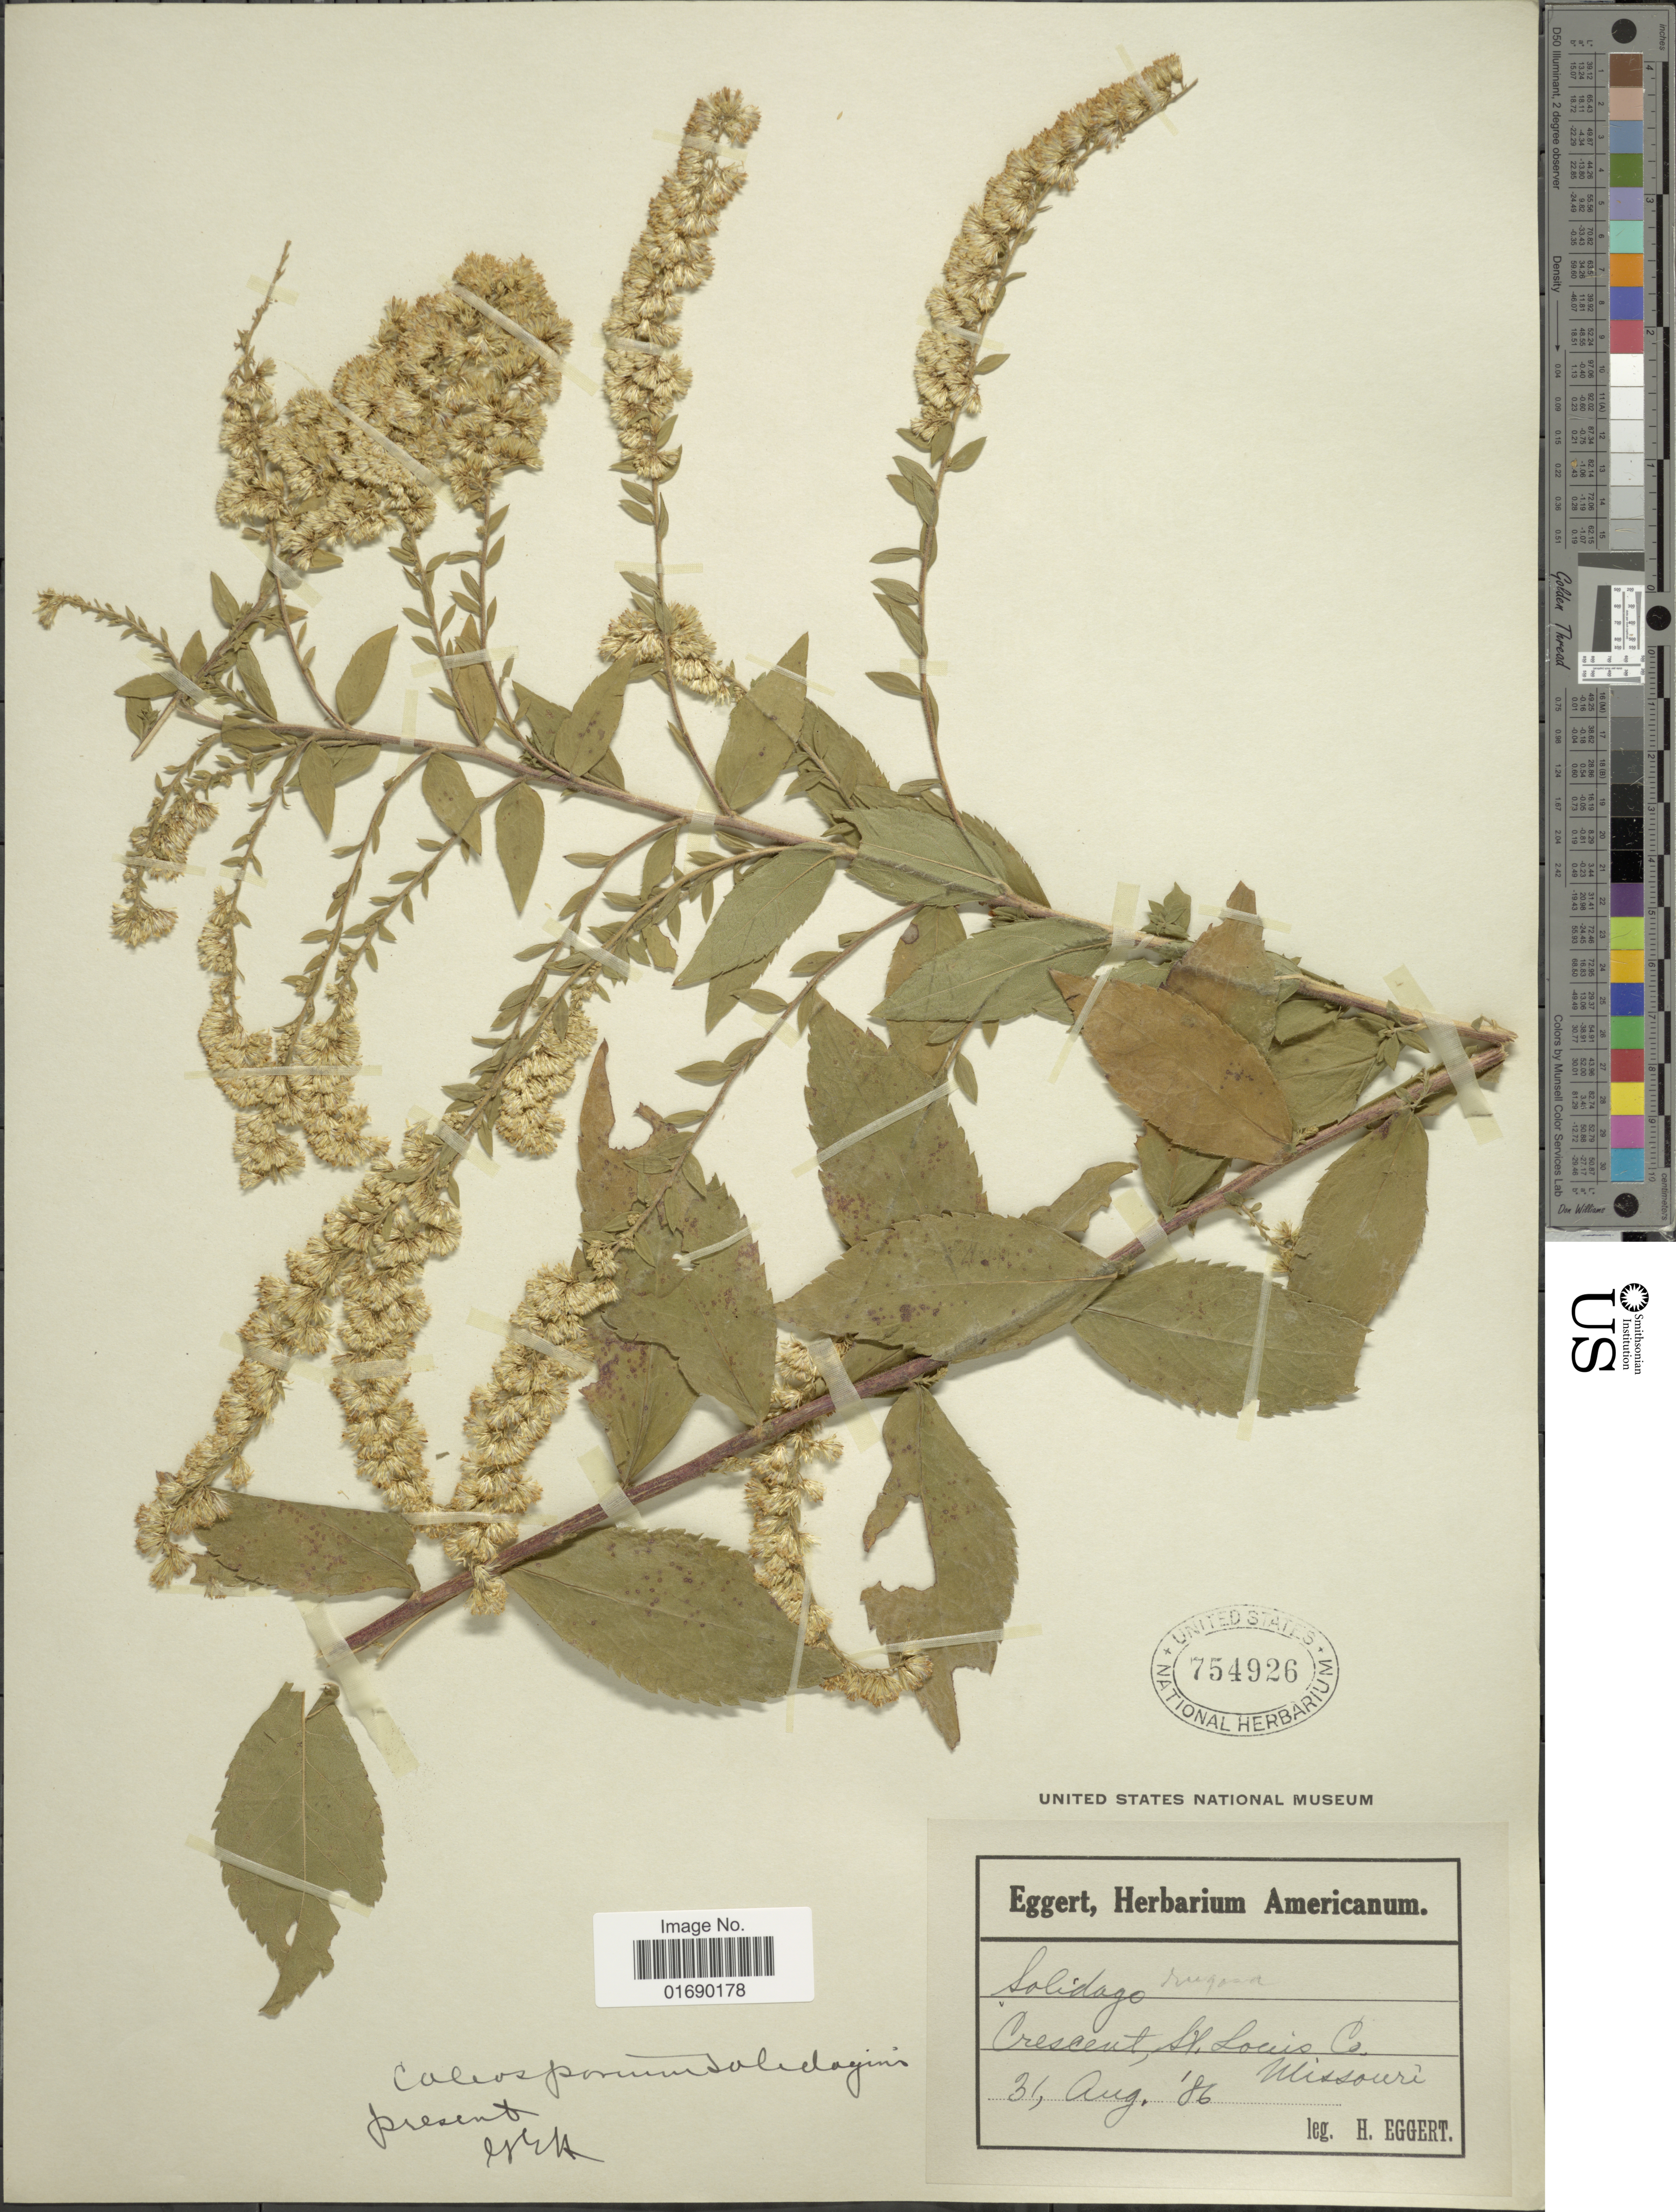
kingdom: Plantae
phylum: Tracheophyta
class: Magnoliopsida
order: Asterales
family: Asteraceae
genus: Solidago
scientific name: Solidago rugosa var. aspera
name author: (Aiton) Cronq.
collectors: H. Eggert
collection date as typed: Transcribed d/m/y: 31/8/86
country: United States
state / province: Missouri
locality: Crecent, St Louis Co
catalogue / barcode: US 754926